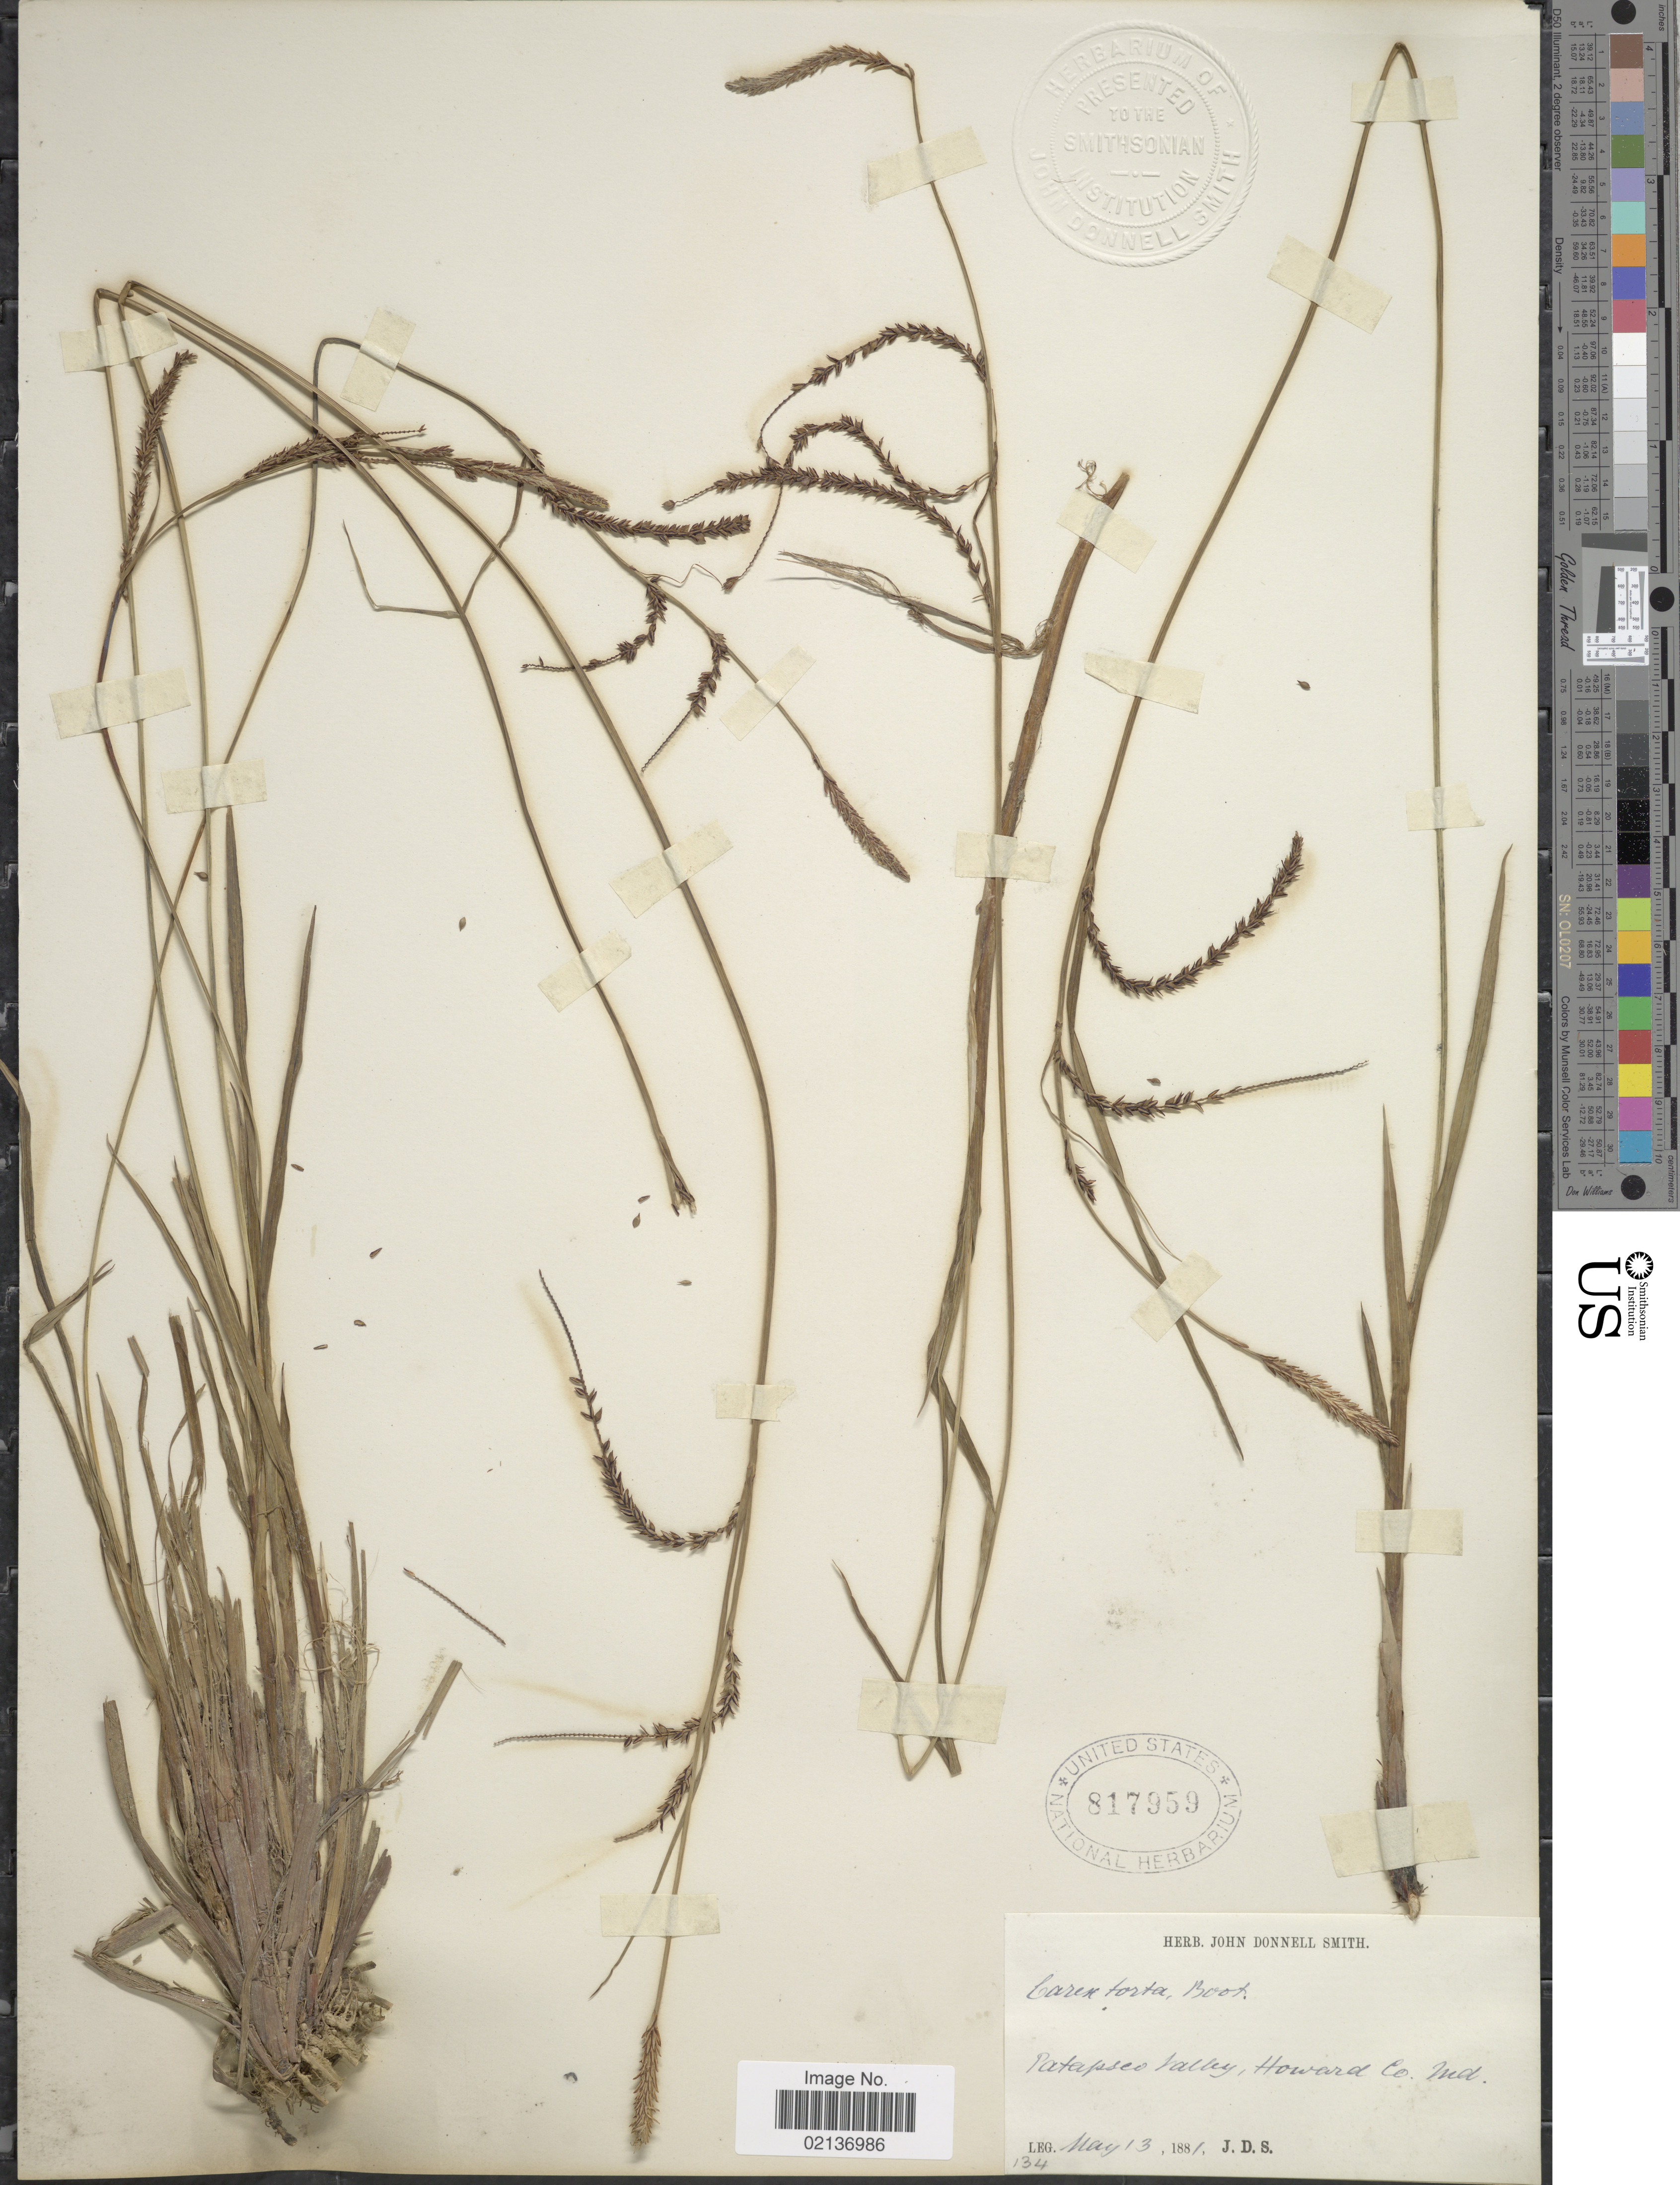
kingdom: Plantae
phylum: Tracheophyta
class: Liliopsida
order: Poales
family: Cyperaceae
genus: Carex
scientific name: Carex torta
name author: Boott ex Tuck.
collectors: J. Donnell Smith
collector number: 134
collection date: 1881-05-13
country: United States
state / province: Maryland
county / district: Howard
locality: Patapsco Valley, Howard Co, Md.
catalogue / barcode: US 817959